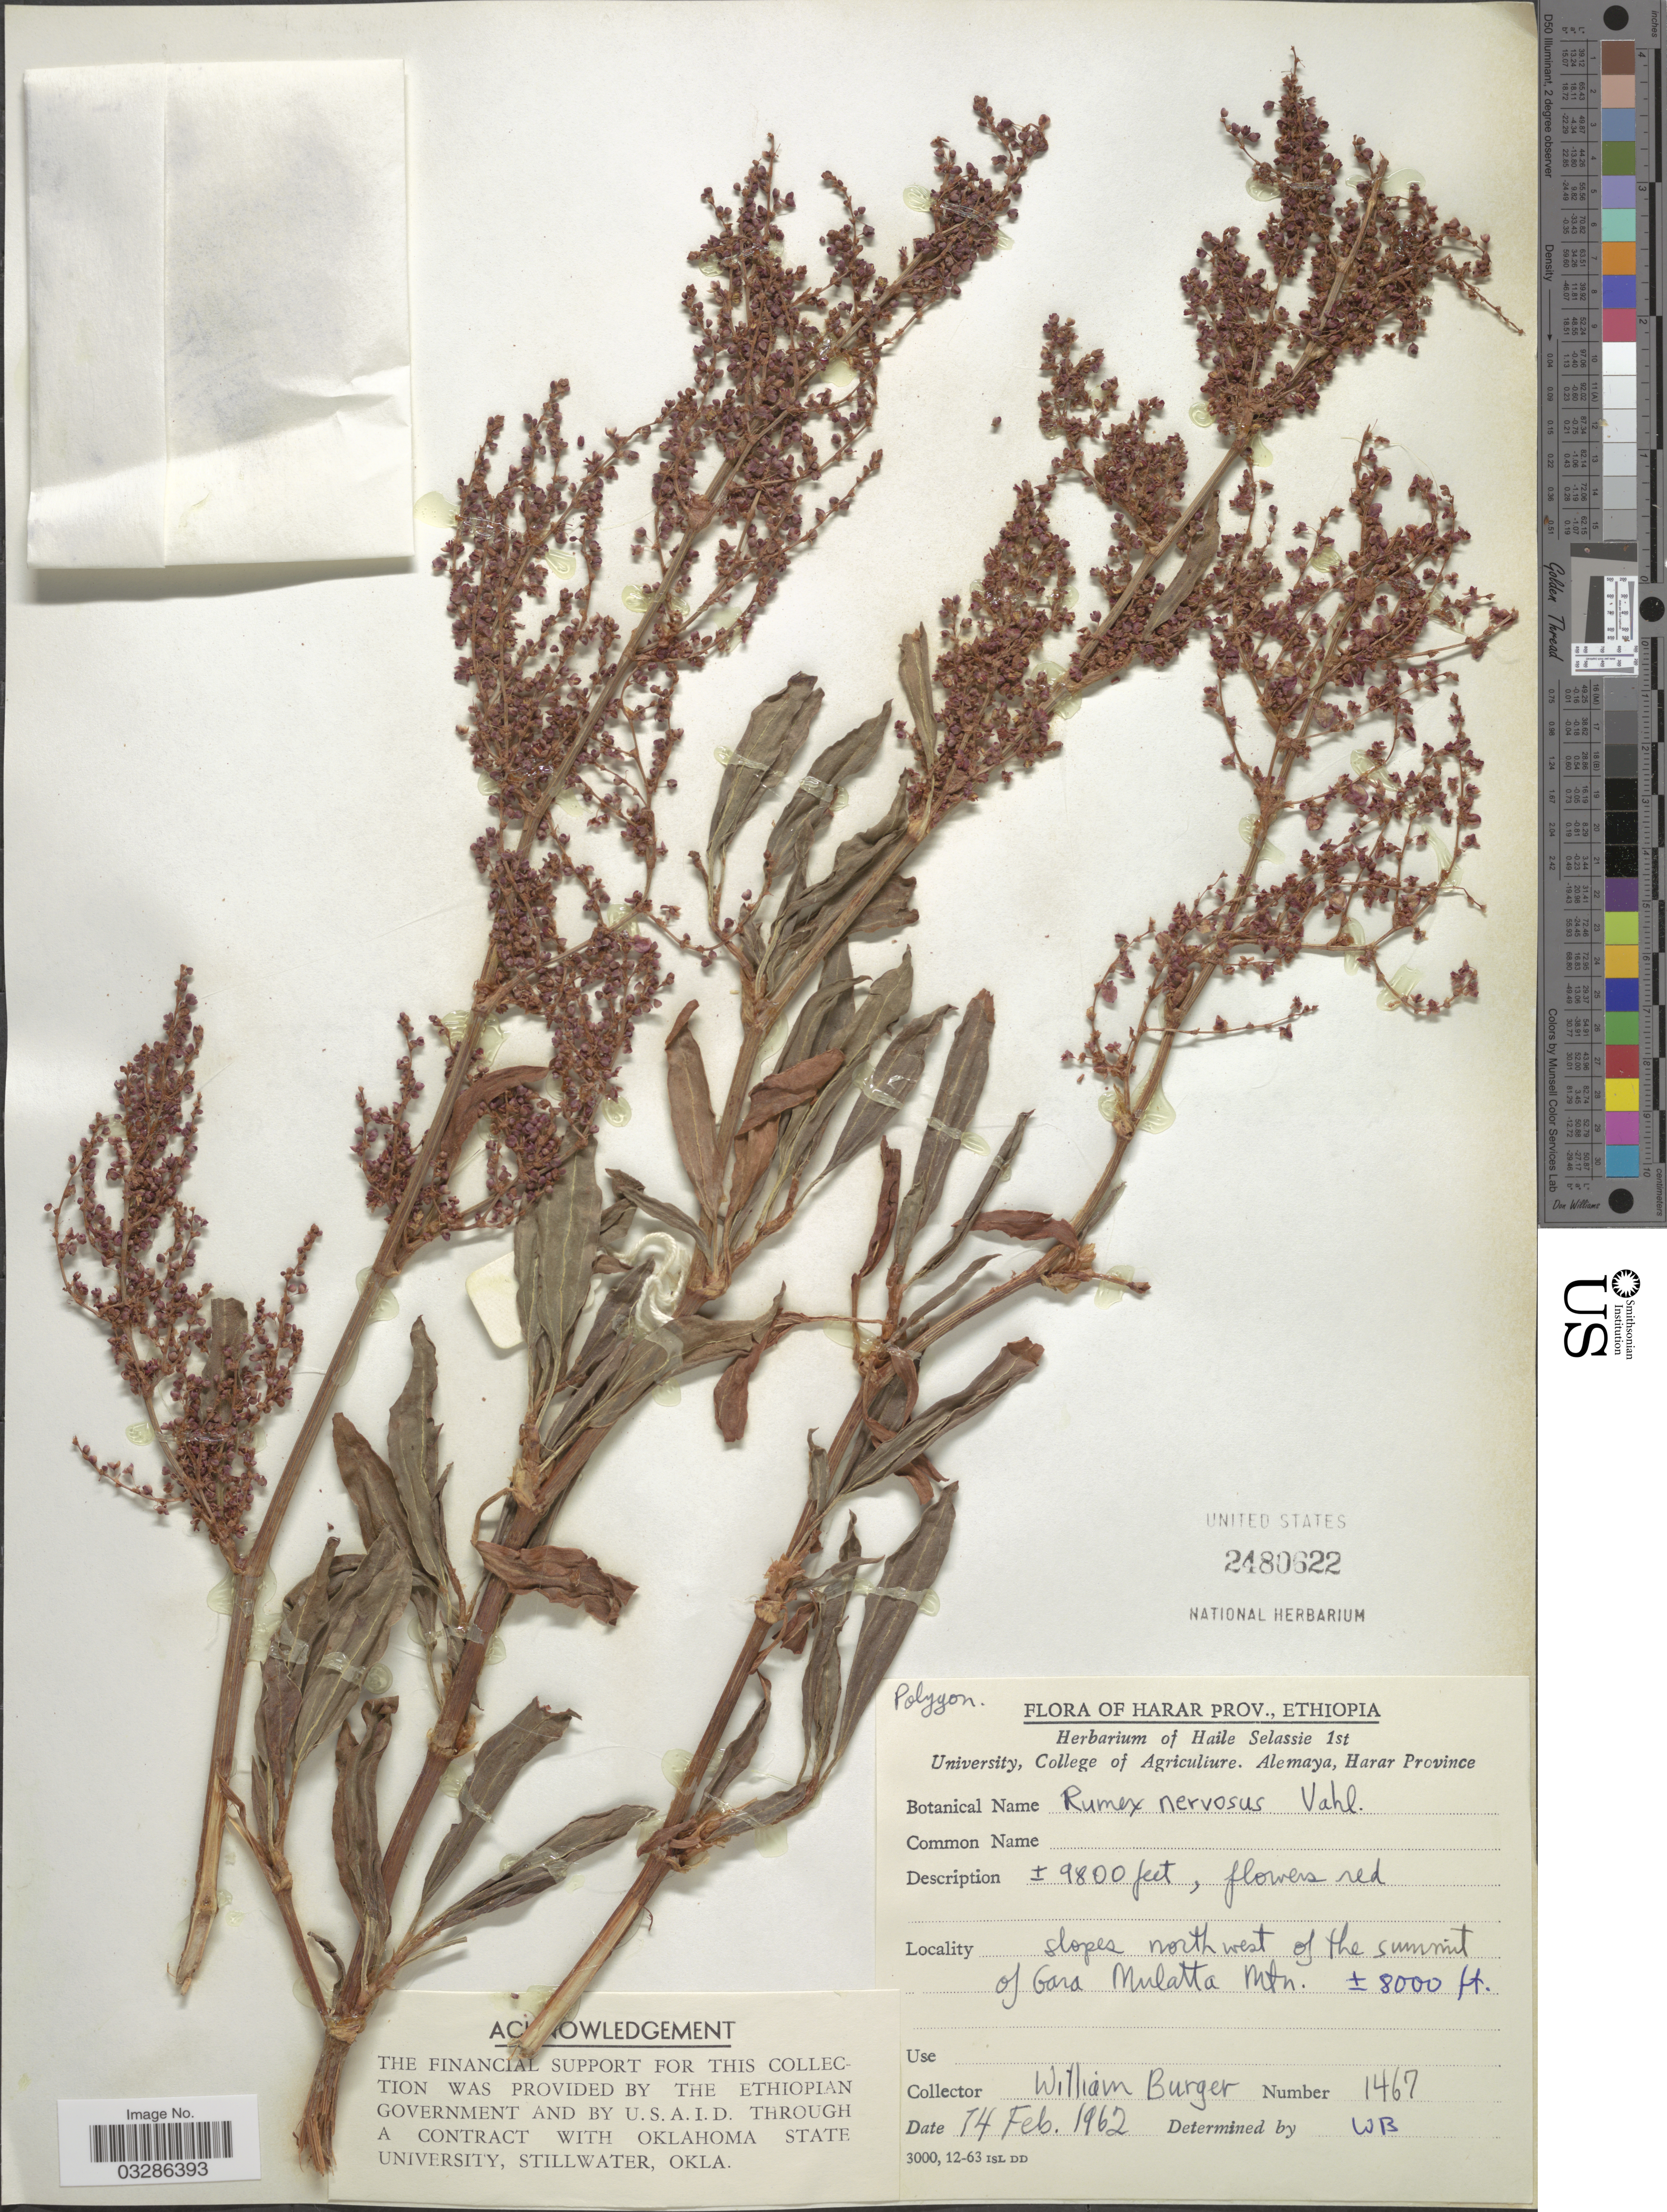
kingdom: Plantae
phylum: Tracheophyta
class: Magnoliopsida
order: Caryophyllales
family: Polygonaceae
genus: Rumex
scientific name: Rumex nervosus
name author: Vahl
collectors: W. Burger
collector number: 1467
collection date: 1962-02-14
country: Ethiopia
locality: Harar Prov. Slopes north west of the summit of Gara Mulatta Mtn.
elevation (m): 2438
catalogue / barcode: US 2480622